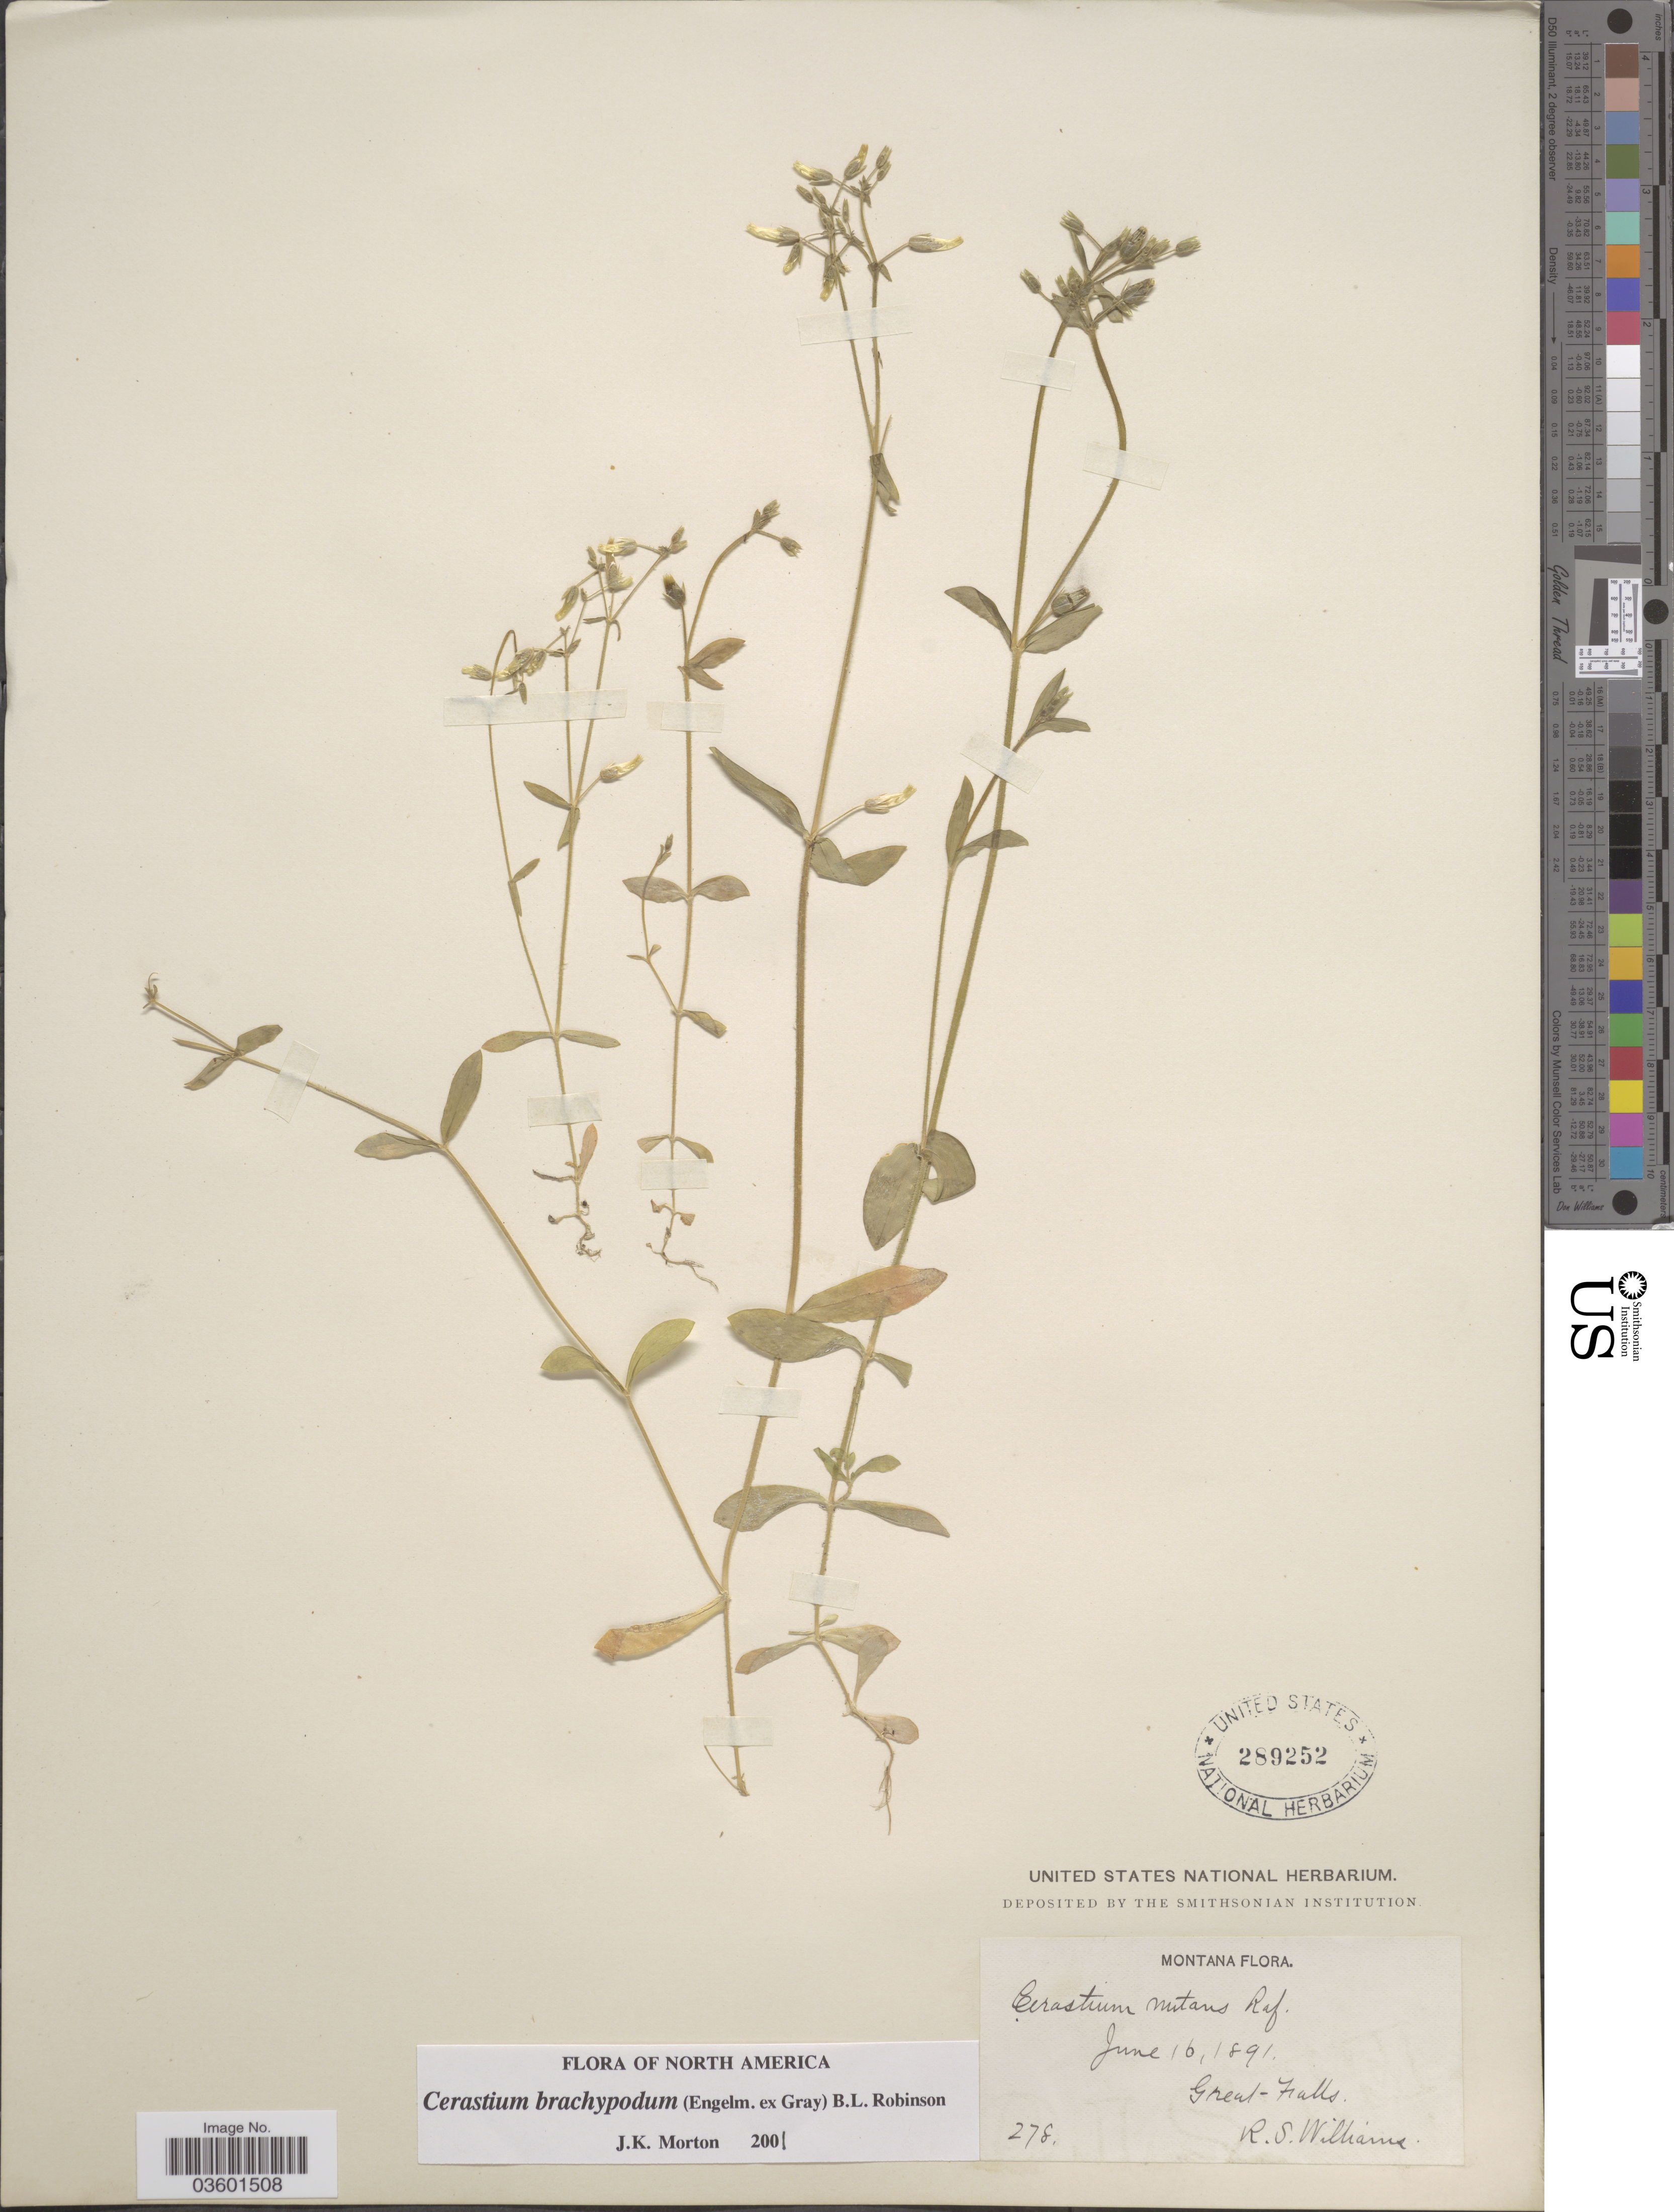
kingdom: Plantae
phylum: Tracheophyta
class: Magnoliopsida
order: Caryophyllales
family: Caryophyllaceae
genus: Cerastium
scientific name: Cerastium brachypodum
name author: (Engelm. ex A. Gray) B.L. Rob.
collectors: R. S. Williams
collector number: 278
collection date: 1891-06-16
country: United States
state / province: Montana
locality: Great Falls.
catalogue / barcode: US 289252